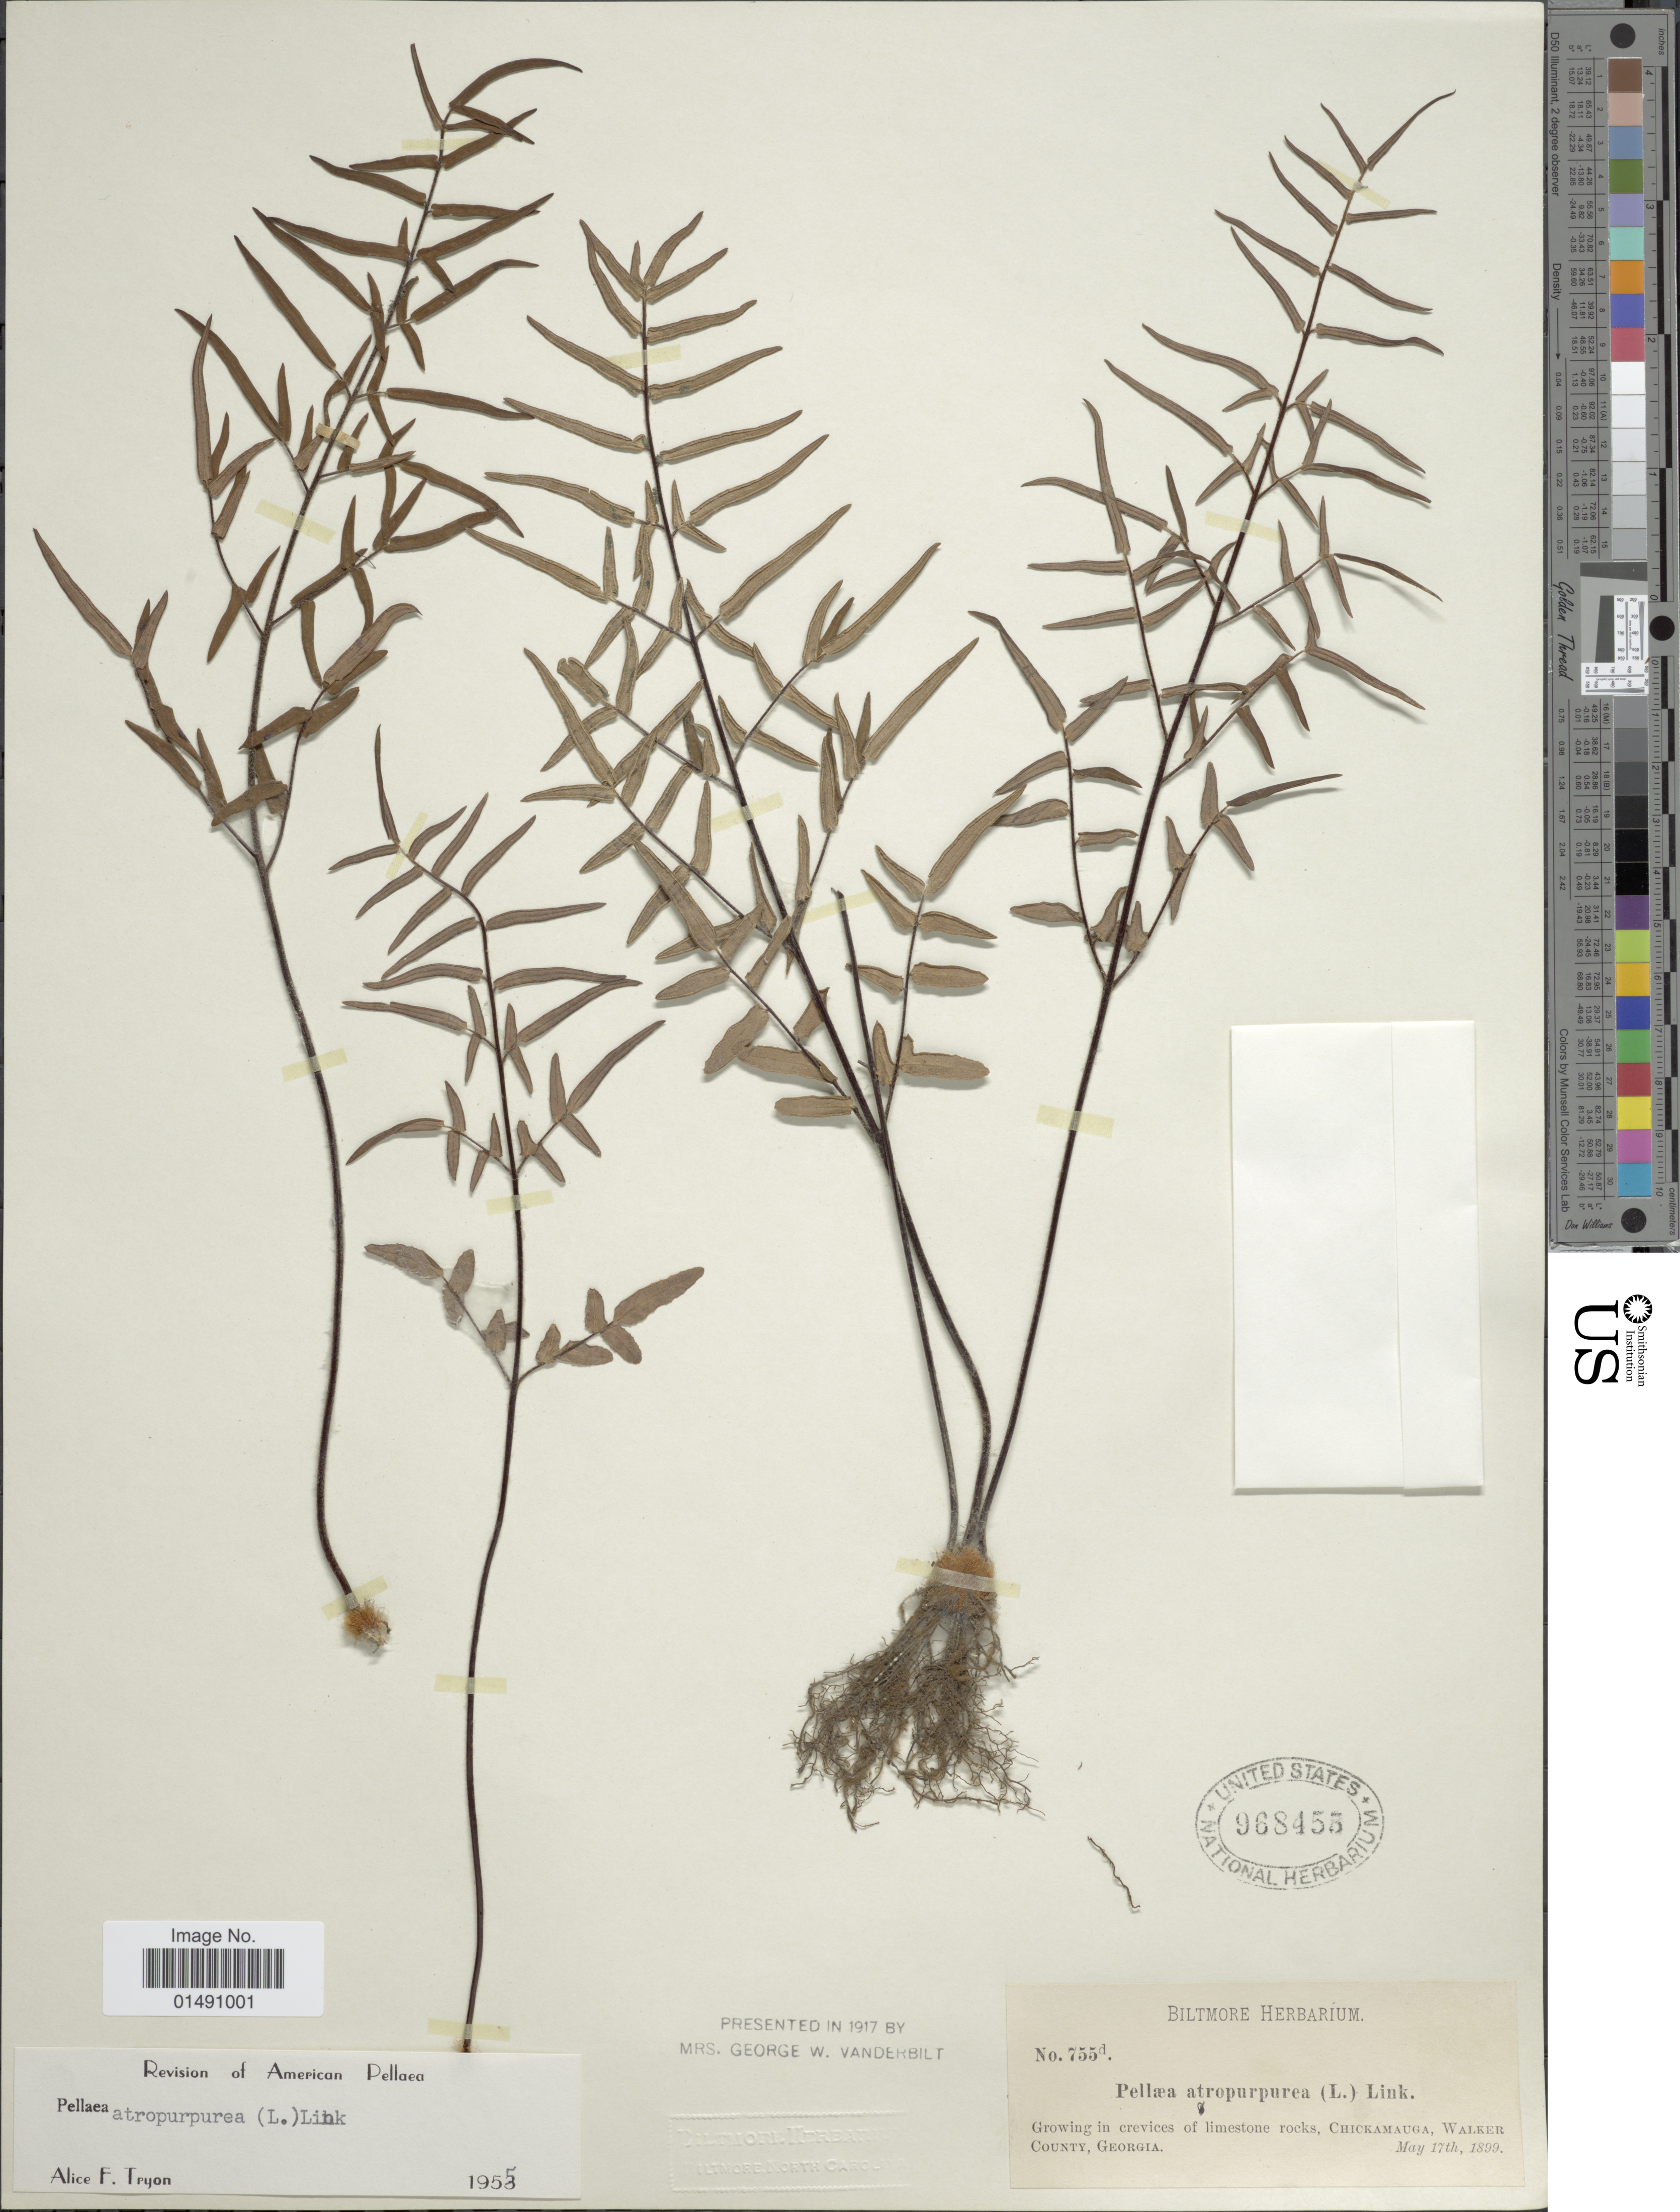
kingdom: Plantae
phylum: Tracheophyta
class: Polypodiopsida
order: Polypodiales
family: Pteridaceae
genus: Pellaea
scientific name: Pellaea atropurpurea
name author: (L.) Link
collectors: ex herb. Biltmore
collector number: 755d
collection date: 1899-05-17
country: United States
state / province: Georgia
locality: Growing in crevices of limestone rocks, Chickamauga, Walker County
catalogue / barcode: US 968455